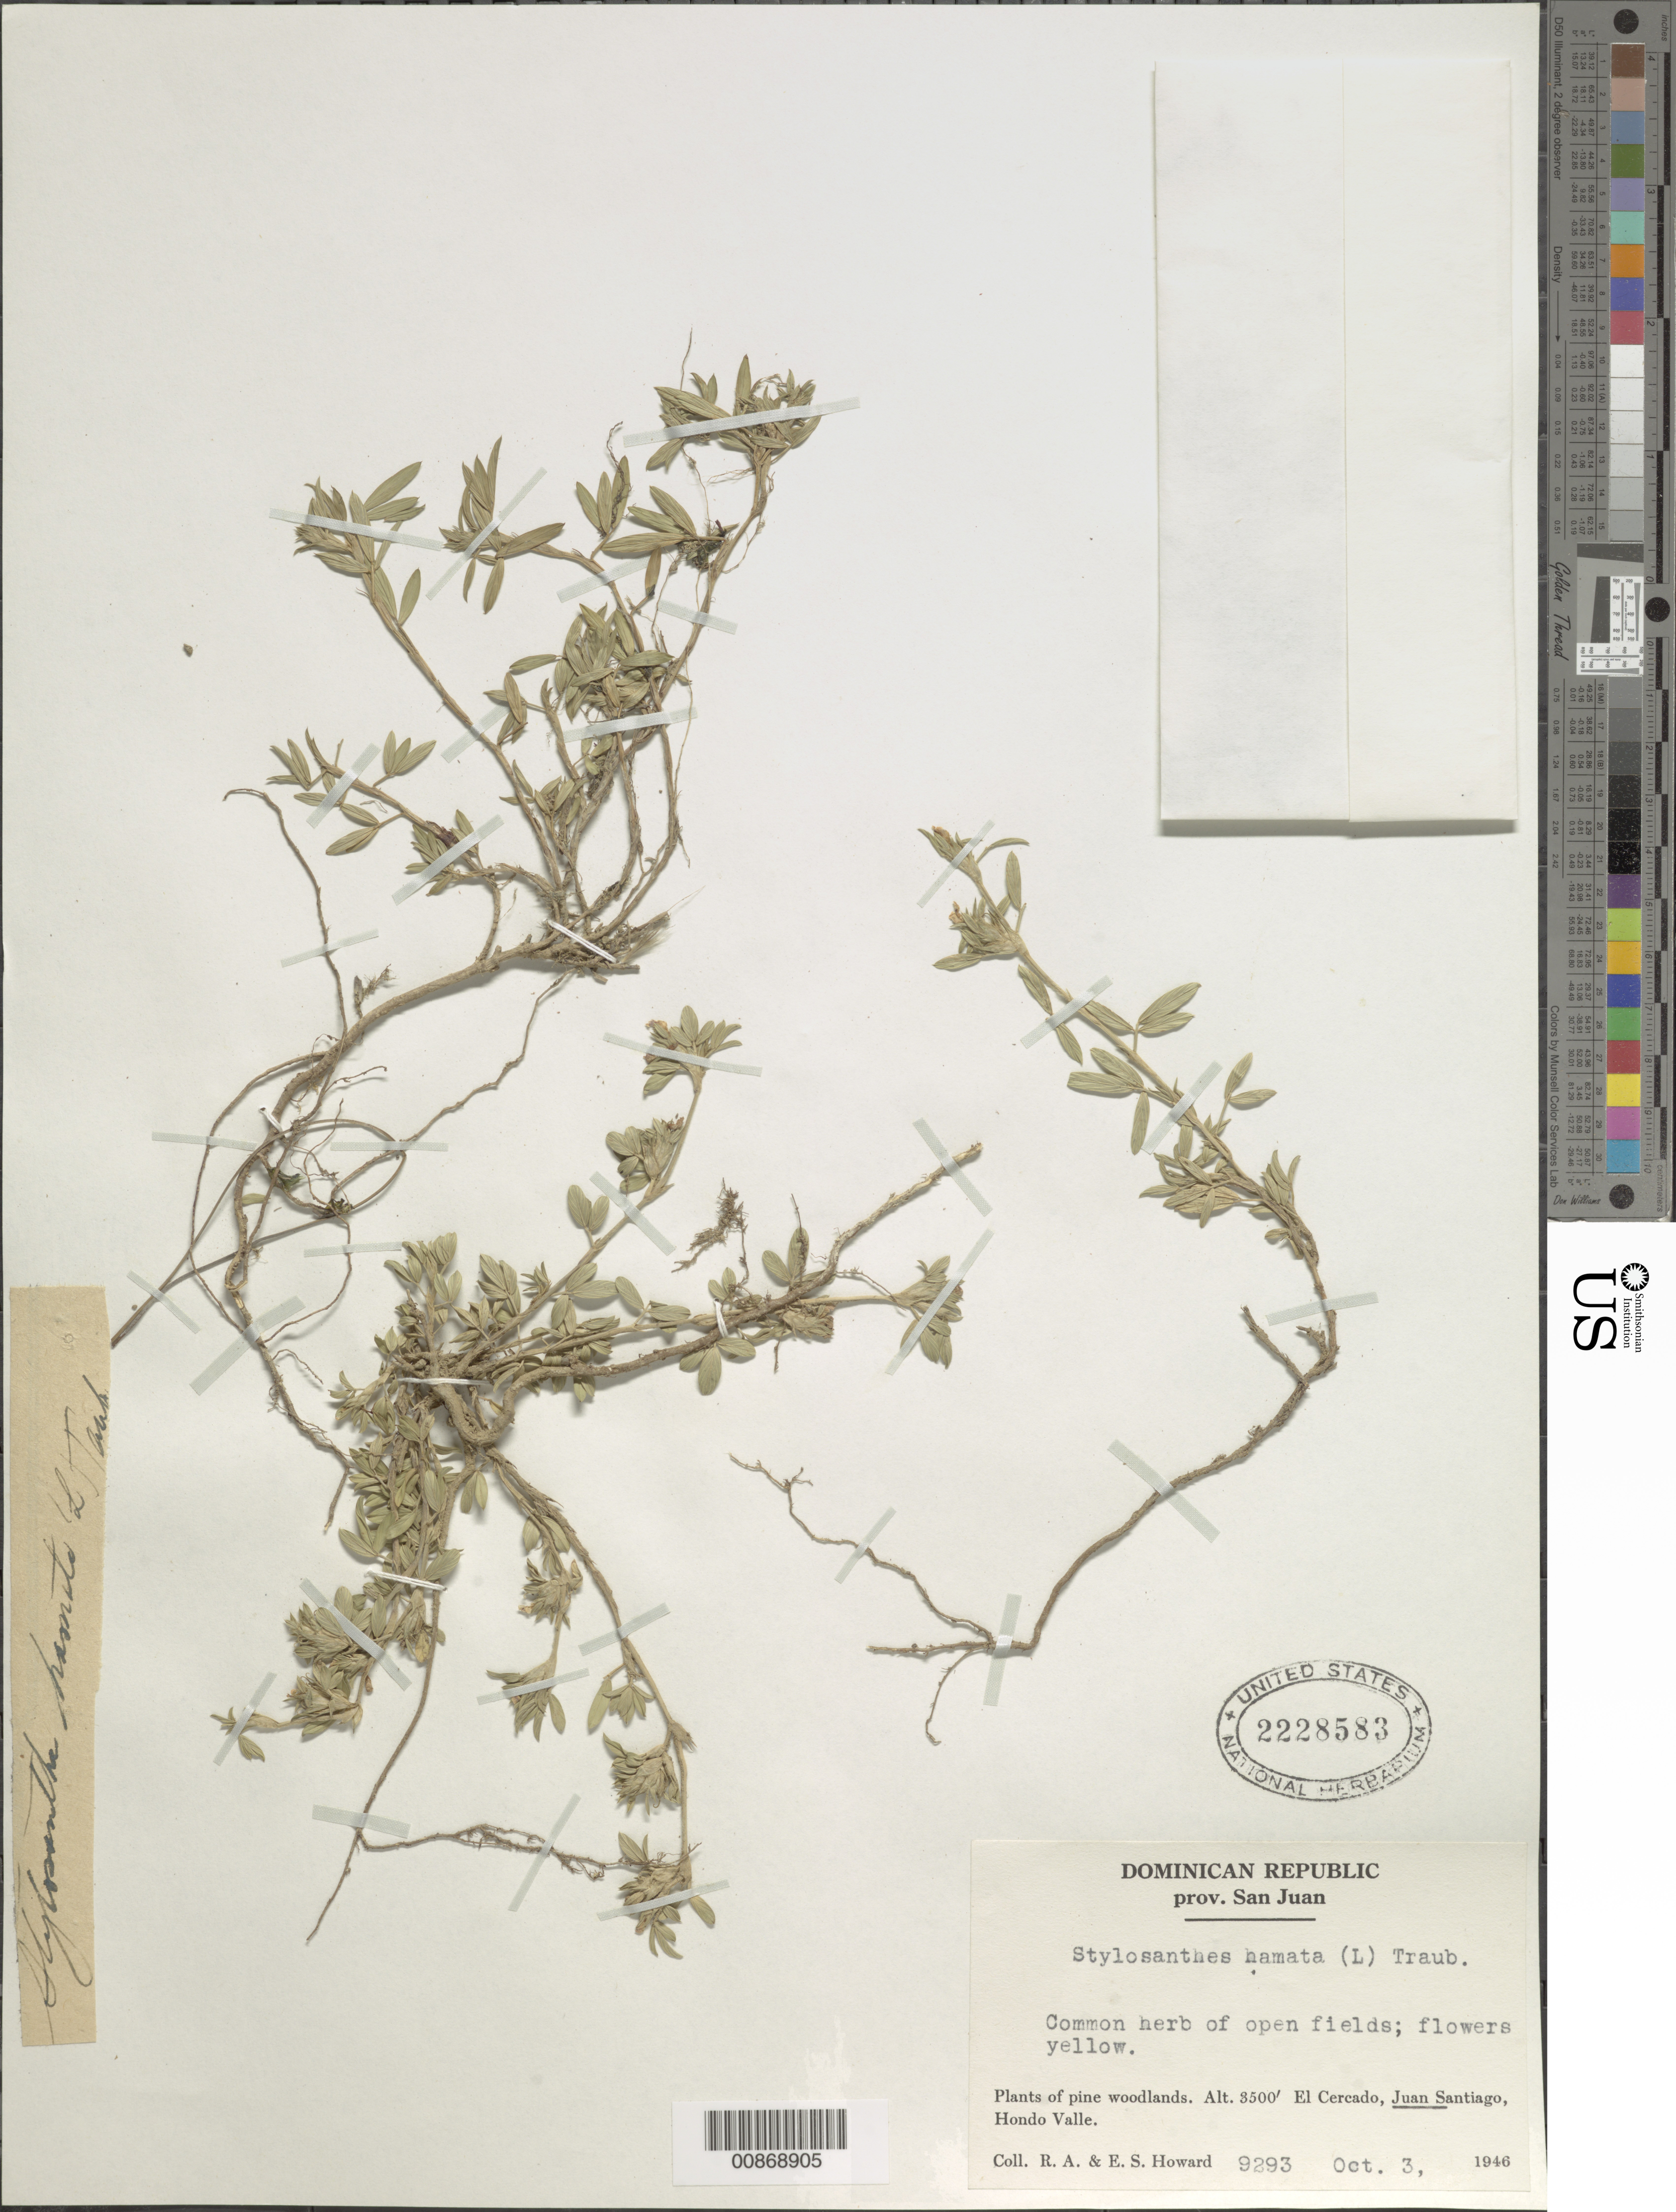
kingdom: Plantae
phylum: Tracheophyta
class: Magnoliopsida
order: Fabales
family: Fabaceae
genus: Stylosanthes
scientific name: Stylosanthes hamata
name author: (L.) Taub.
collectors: R. A. Howard & E. S. Howard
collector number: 9293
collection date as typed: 03 Oct 1946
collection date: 1946-10-03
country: Dominican Republic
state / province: San Juan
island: Hispaniola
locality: El Cercado, Juan Santiago, Hondo Valle.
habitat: Common herb of open fields. Plants of pine woodlands.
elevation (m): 1067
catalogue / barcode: US 2228583